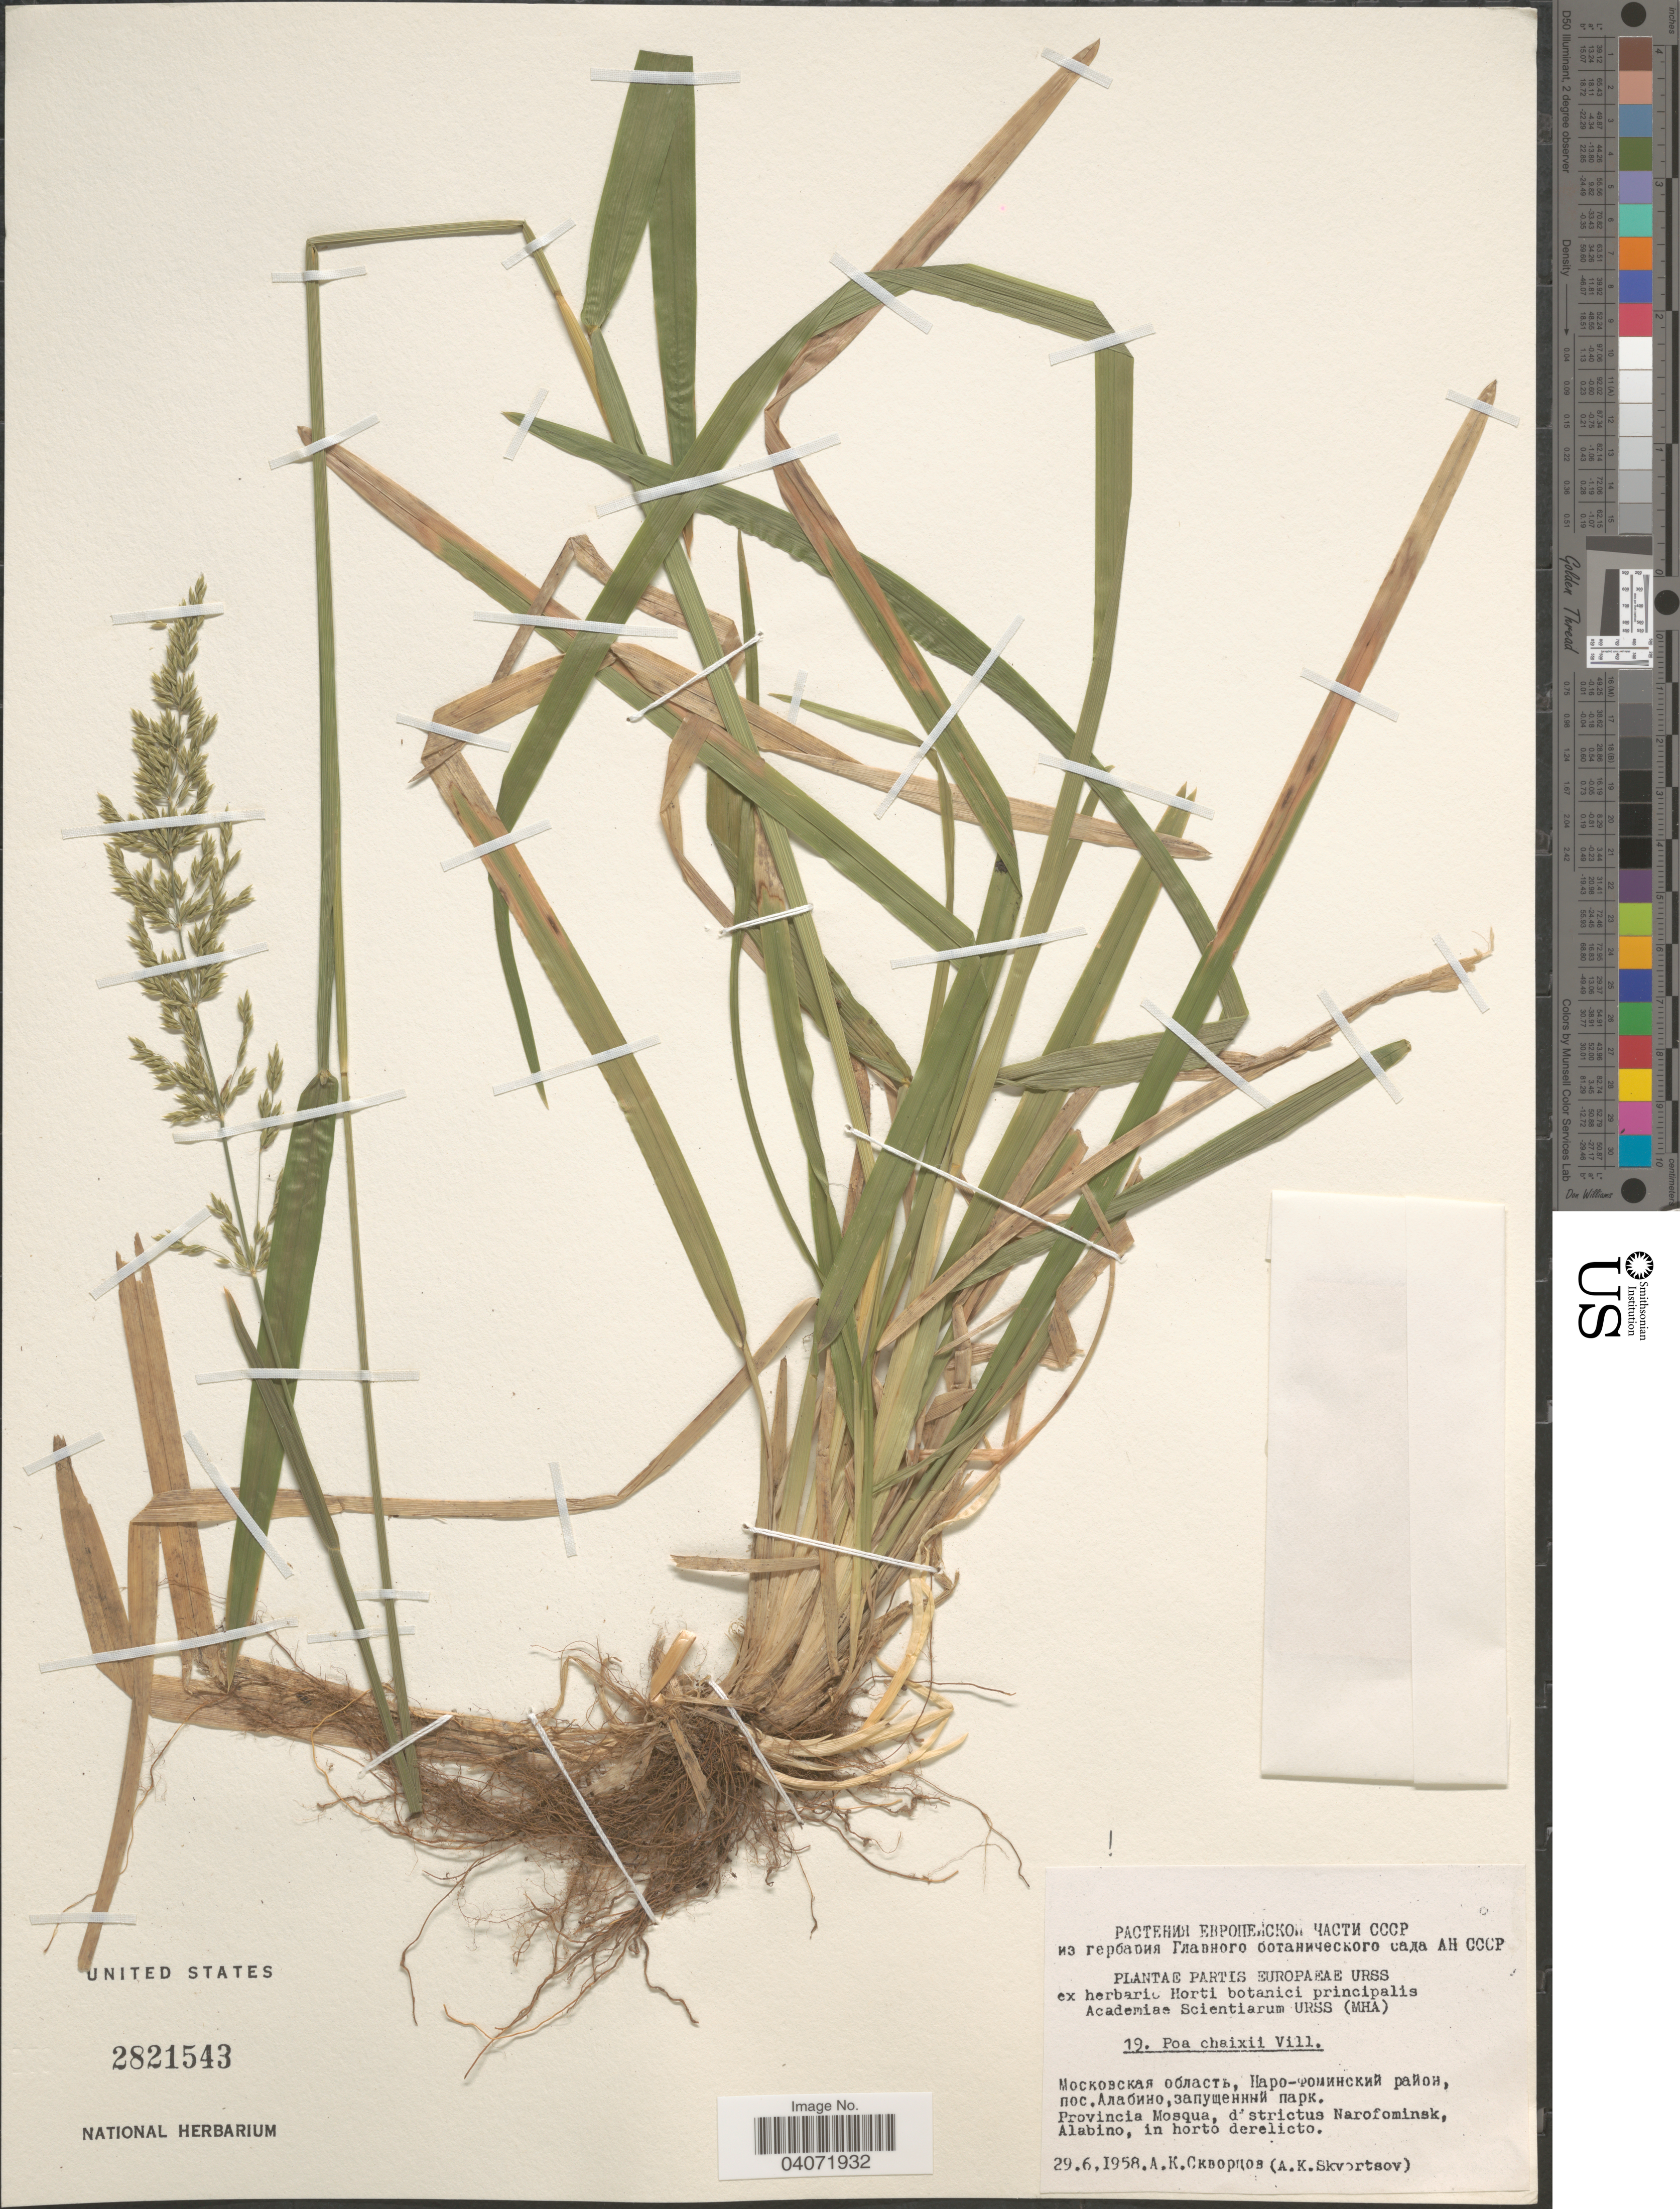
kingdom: Plantae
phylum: Tracheophyta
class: Liliopsida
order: Poales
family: Poaceae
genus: Poa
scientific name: Poa chaixii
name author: Vill.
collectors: A. K. Skvortsov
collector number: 19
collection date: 1958-06-29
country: Russian Federation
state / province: Moscow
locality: Provincia Mosqua, d'strictus Narofominsk, Alabino, in horto derelicto.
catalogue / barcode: US 2821543